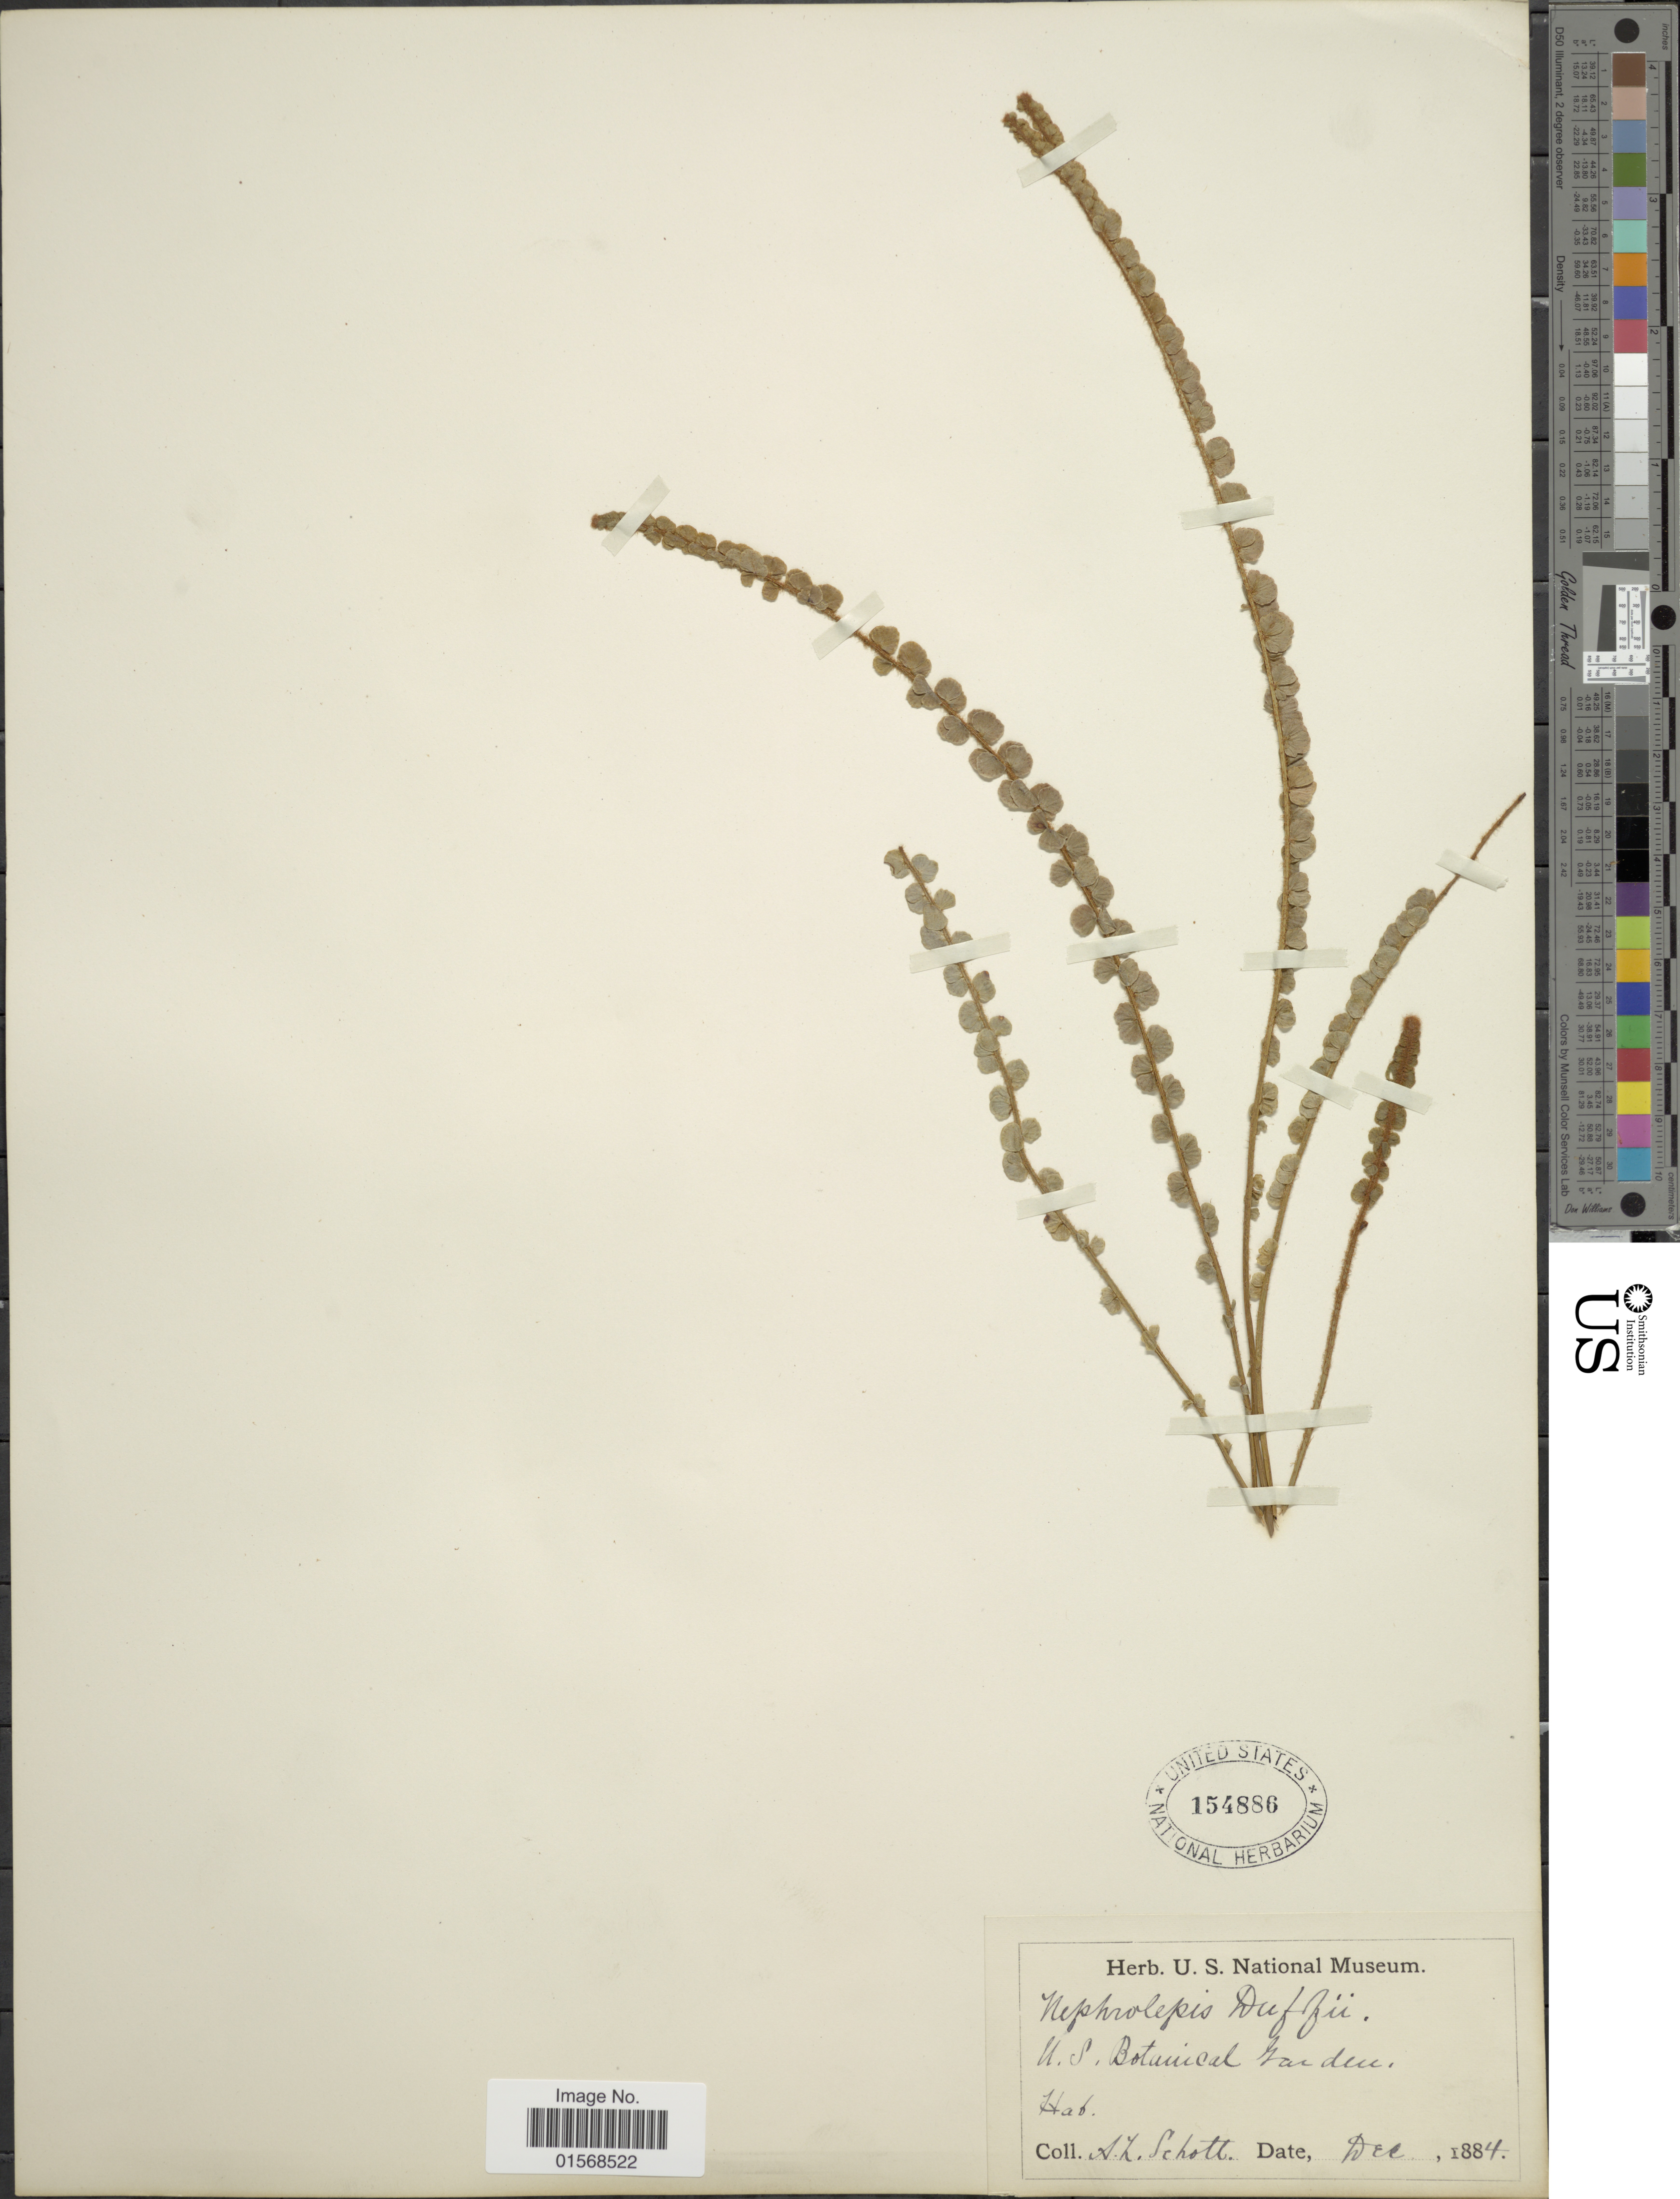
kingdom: Plantae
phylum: Tracheophyta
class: Polypodiopsida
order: Polypodiales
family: Nephrolepidaceae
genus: Nephrolepis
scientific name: Nephrolepis duffii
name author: T. Moore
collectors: A. L. Schott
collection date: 1884-12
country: United States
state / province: District of Columbia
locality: U.S. Botanical Garden.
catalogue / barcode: US 154886